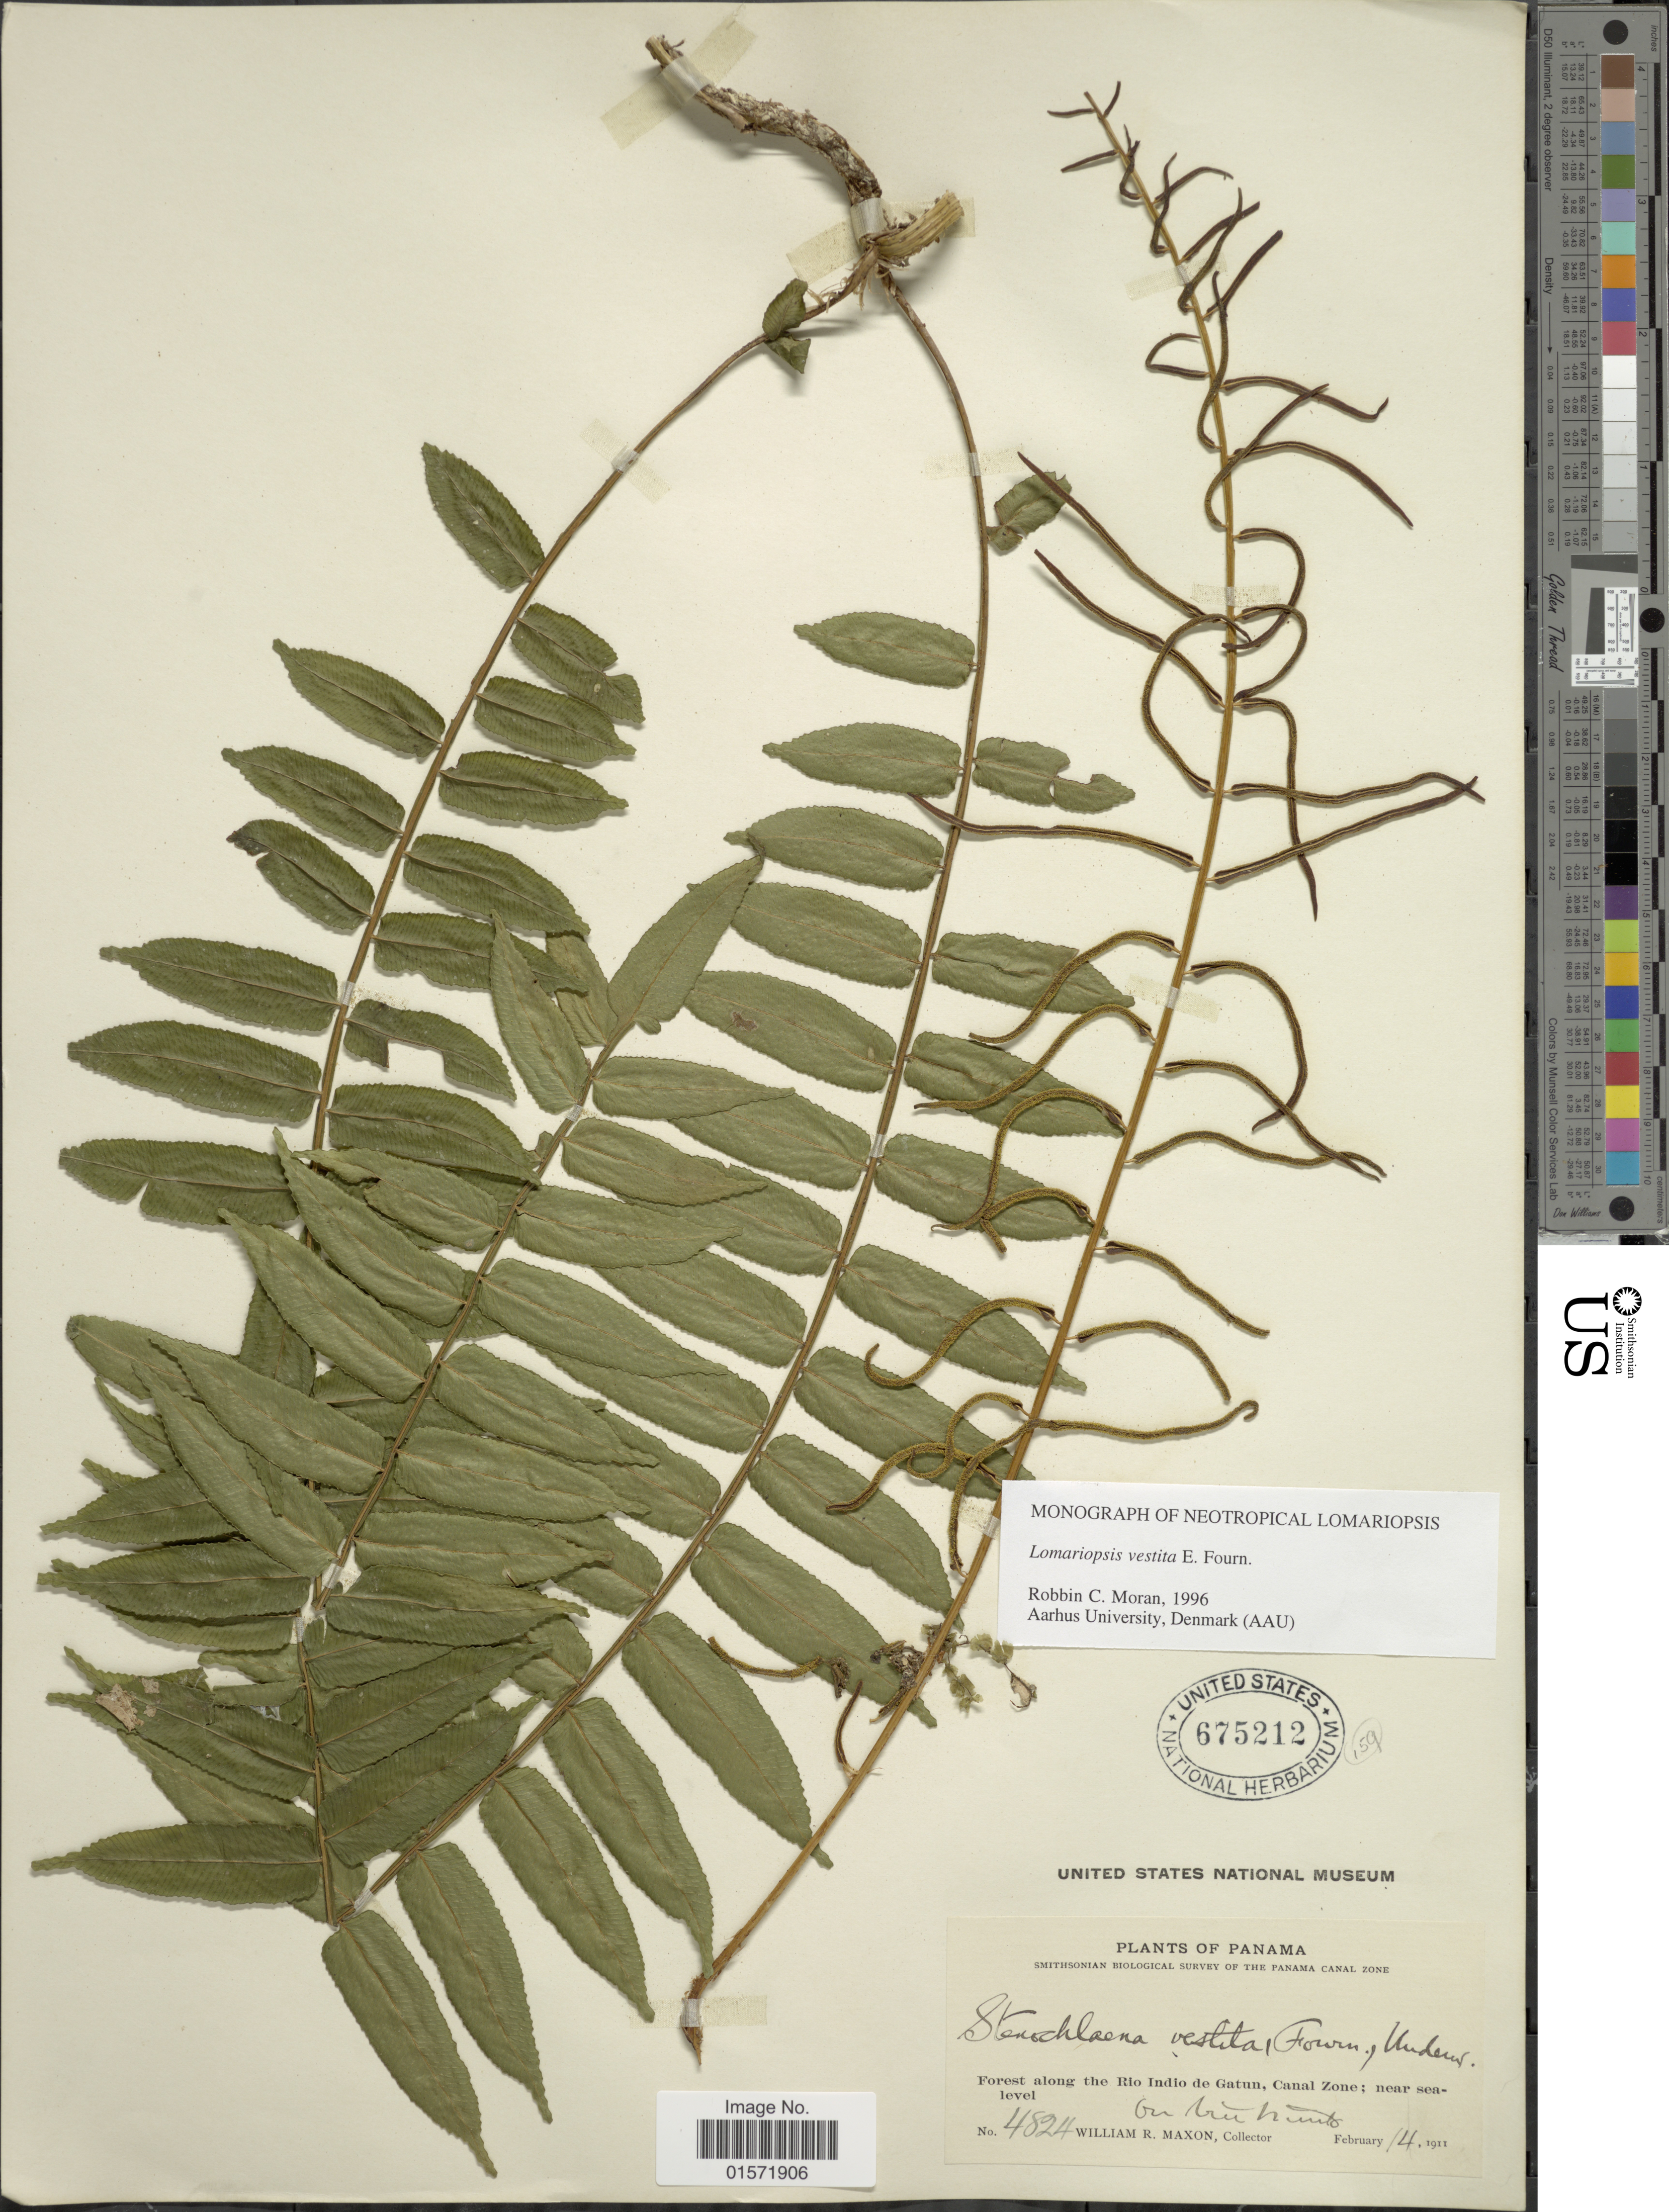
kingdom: Plantae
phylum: Tracheophyta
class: Polypodiopsida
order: Polypodiales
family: Lomariopsidaceae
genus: Lomariopsis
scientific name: Lomariopsis vestita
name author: E. Fourn.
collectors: W. R. Maxon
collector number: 4824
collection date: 1911-02-14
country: Panama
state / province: Colón / Panamá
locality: Forest along the Rio Indio de Gatun, Canal Zone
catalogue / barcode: US 675212